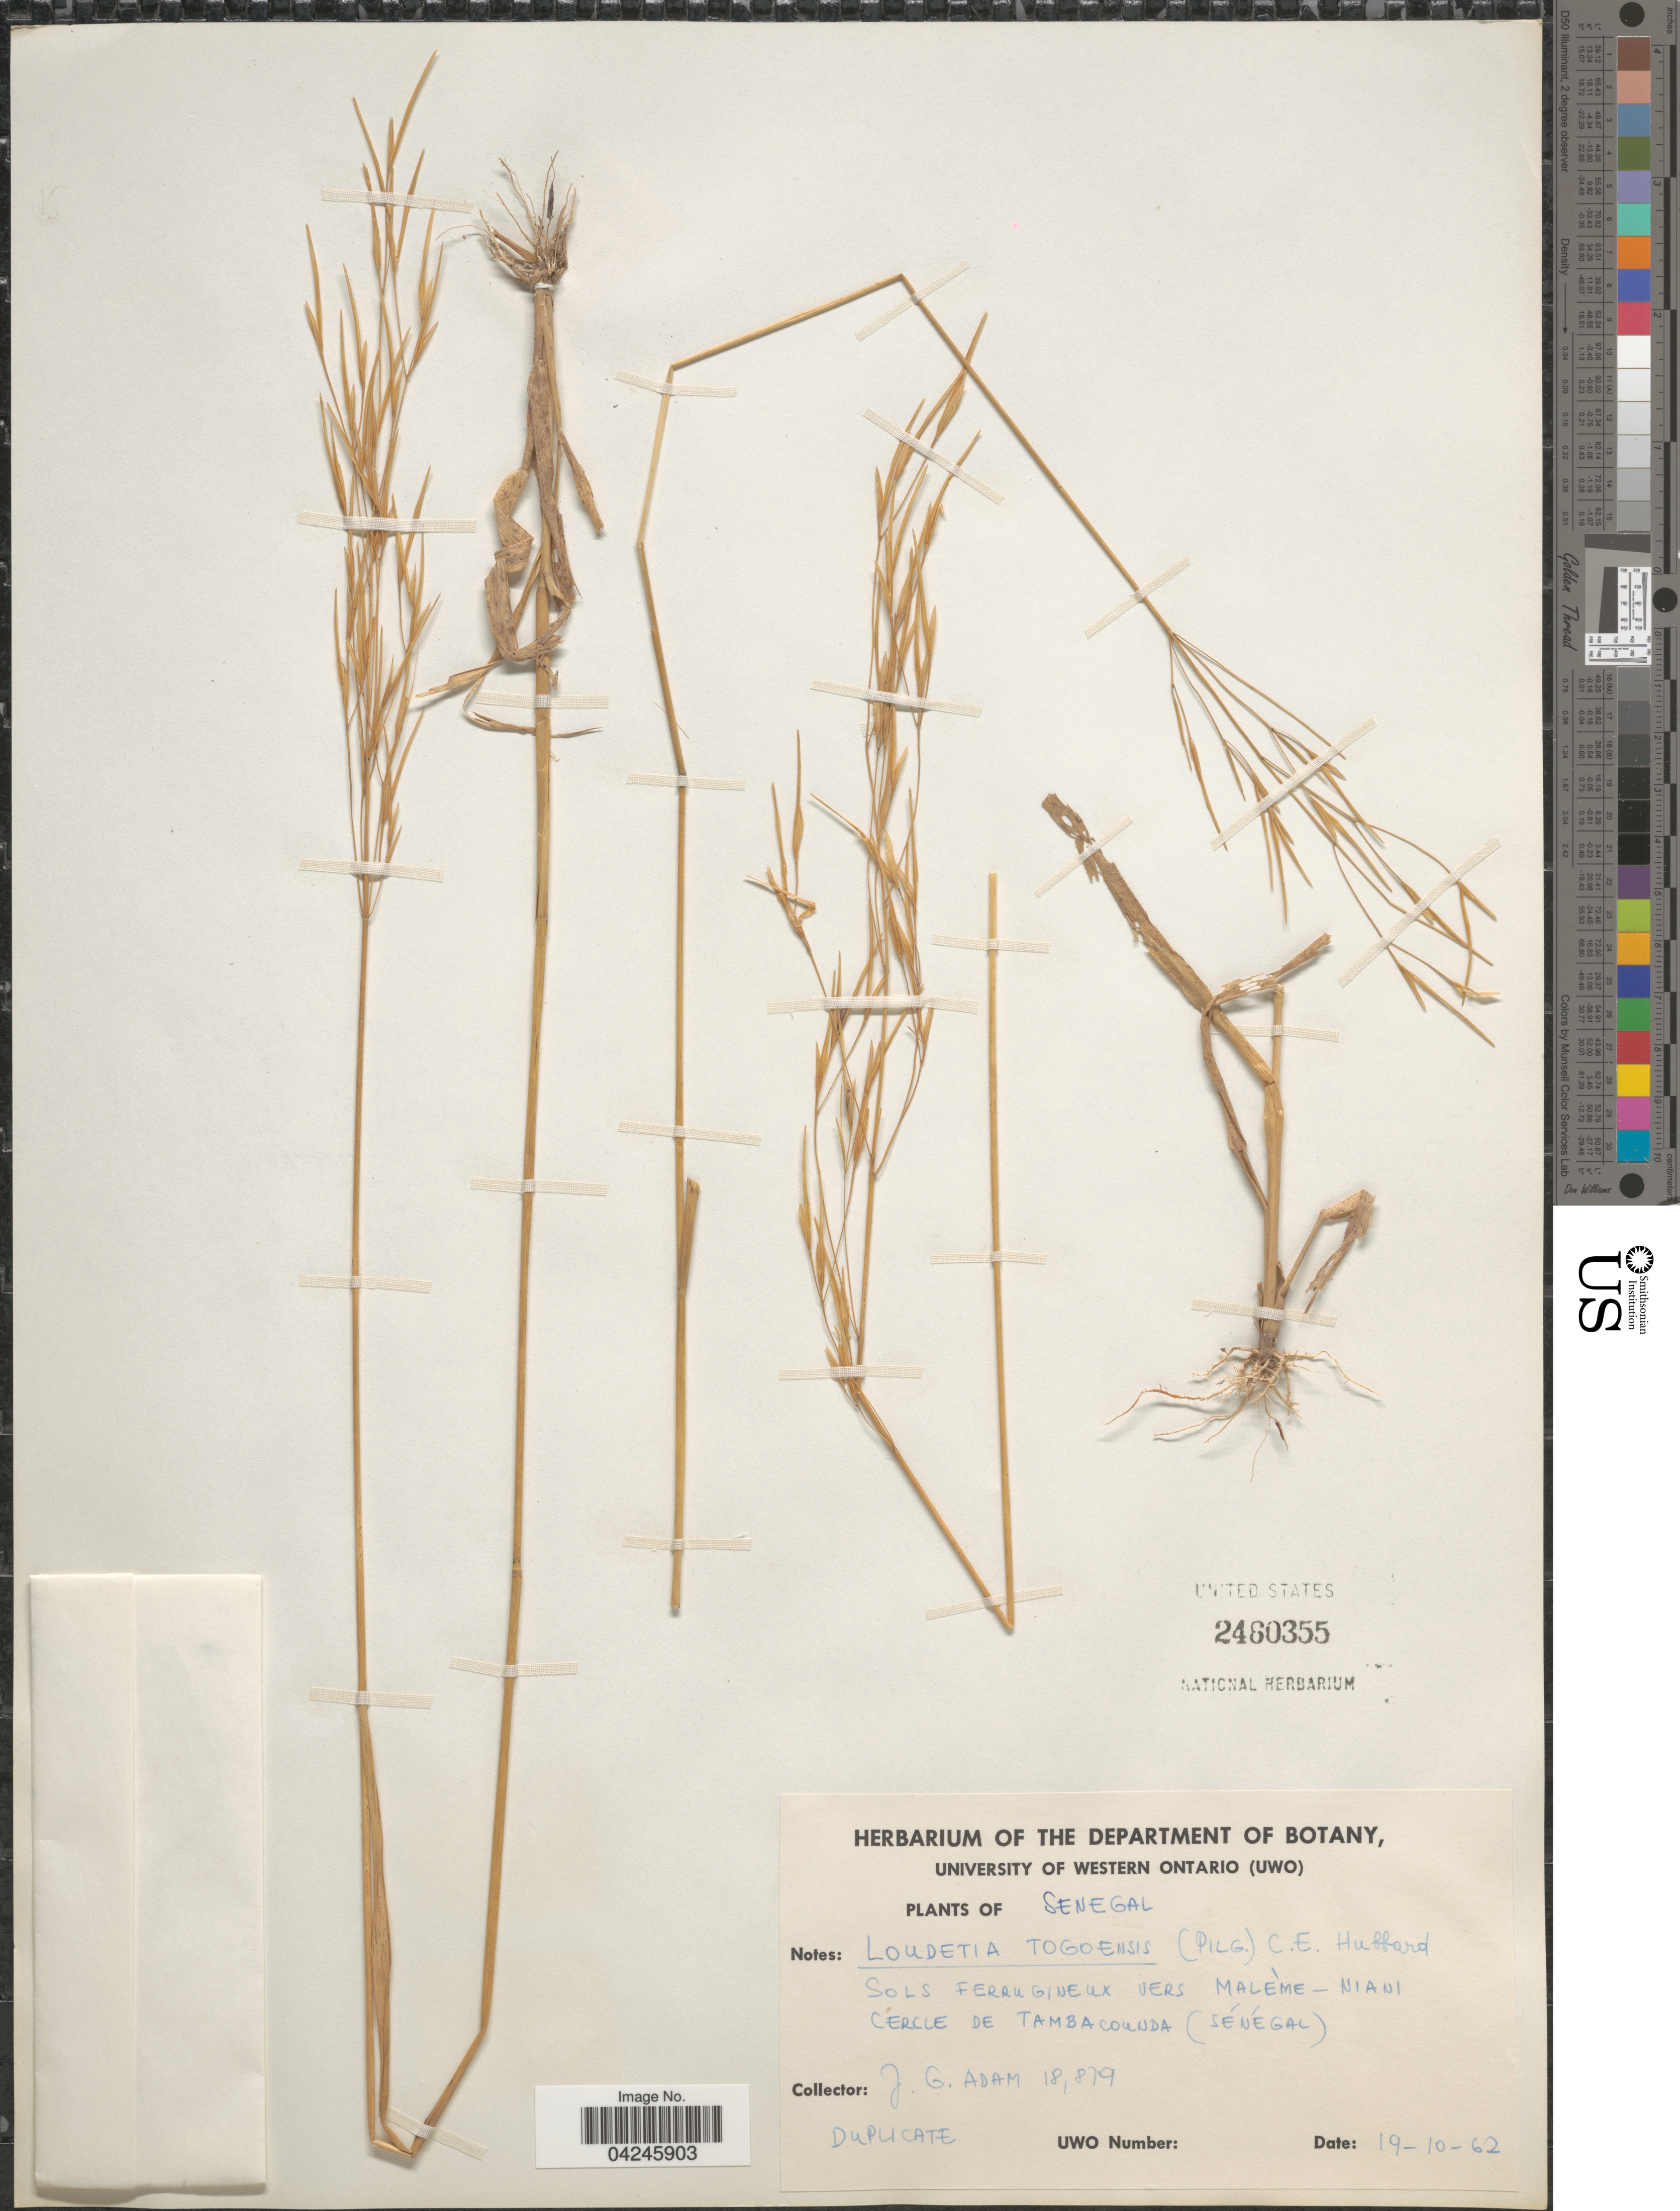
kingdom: Plantae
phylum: Tracheophyta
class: Liliopsida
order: Poales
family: Poaceae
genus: Loudetia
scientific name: Loudetia togoensis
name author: (Pilg.) C. E. Hubb.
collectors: J. Adam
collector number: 18879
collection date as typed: Transcribed d/m/y: 19/10/62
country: Senegal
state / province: Tambacounda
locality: Sols ferrugineux vers Malème - Niani cercle de Tambacounda (Sénégal).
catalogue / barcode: US 2460355